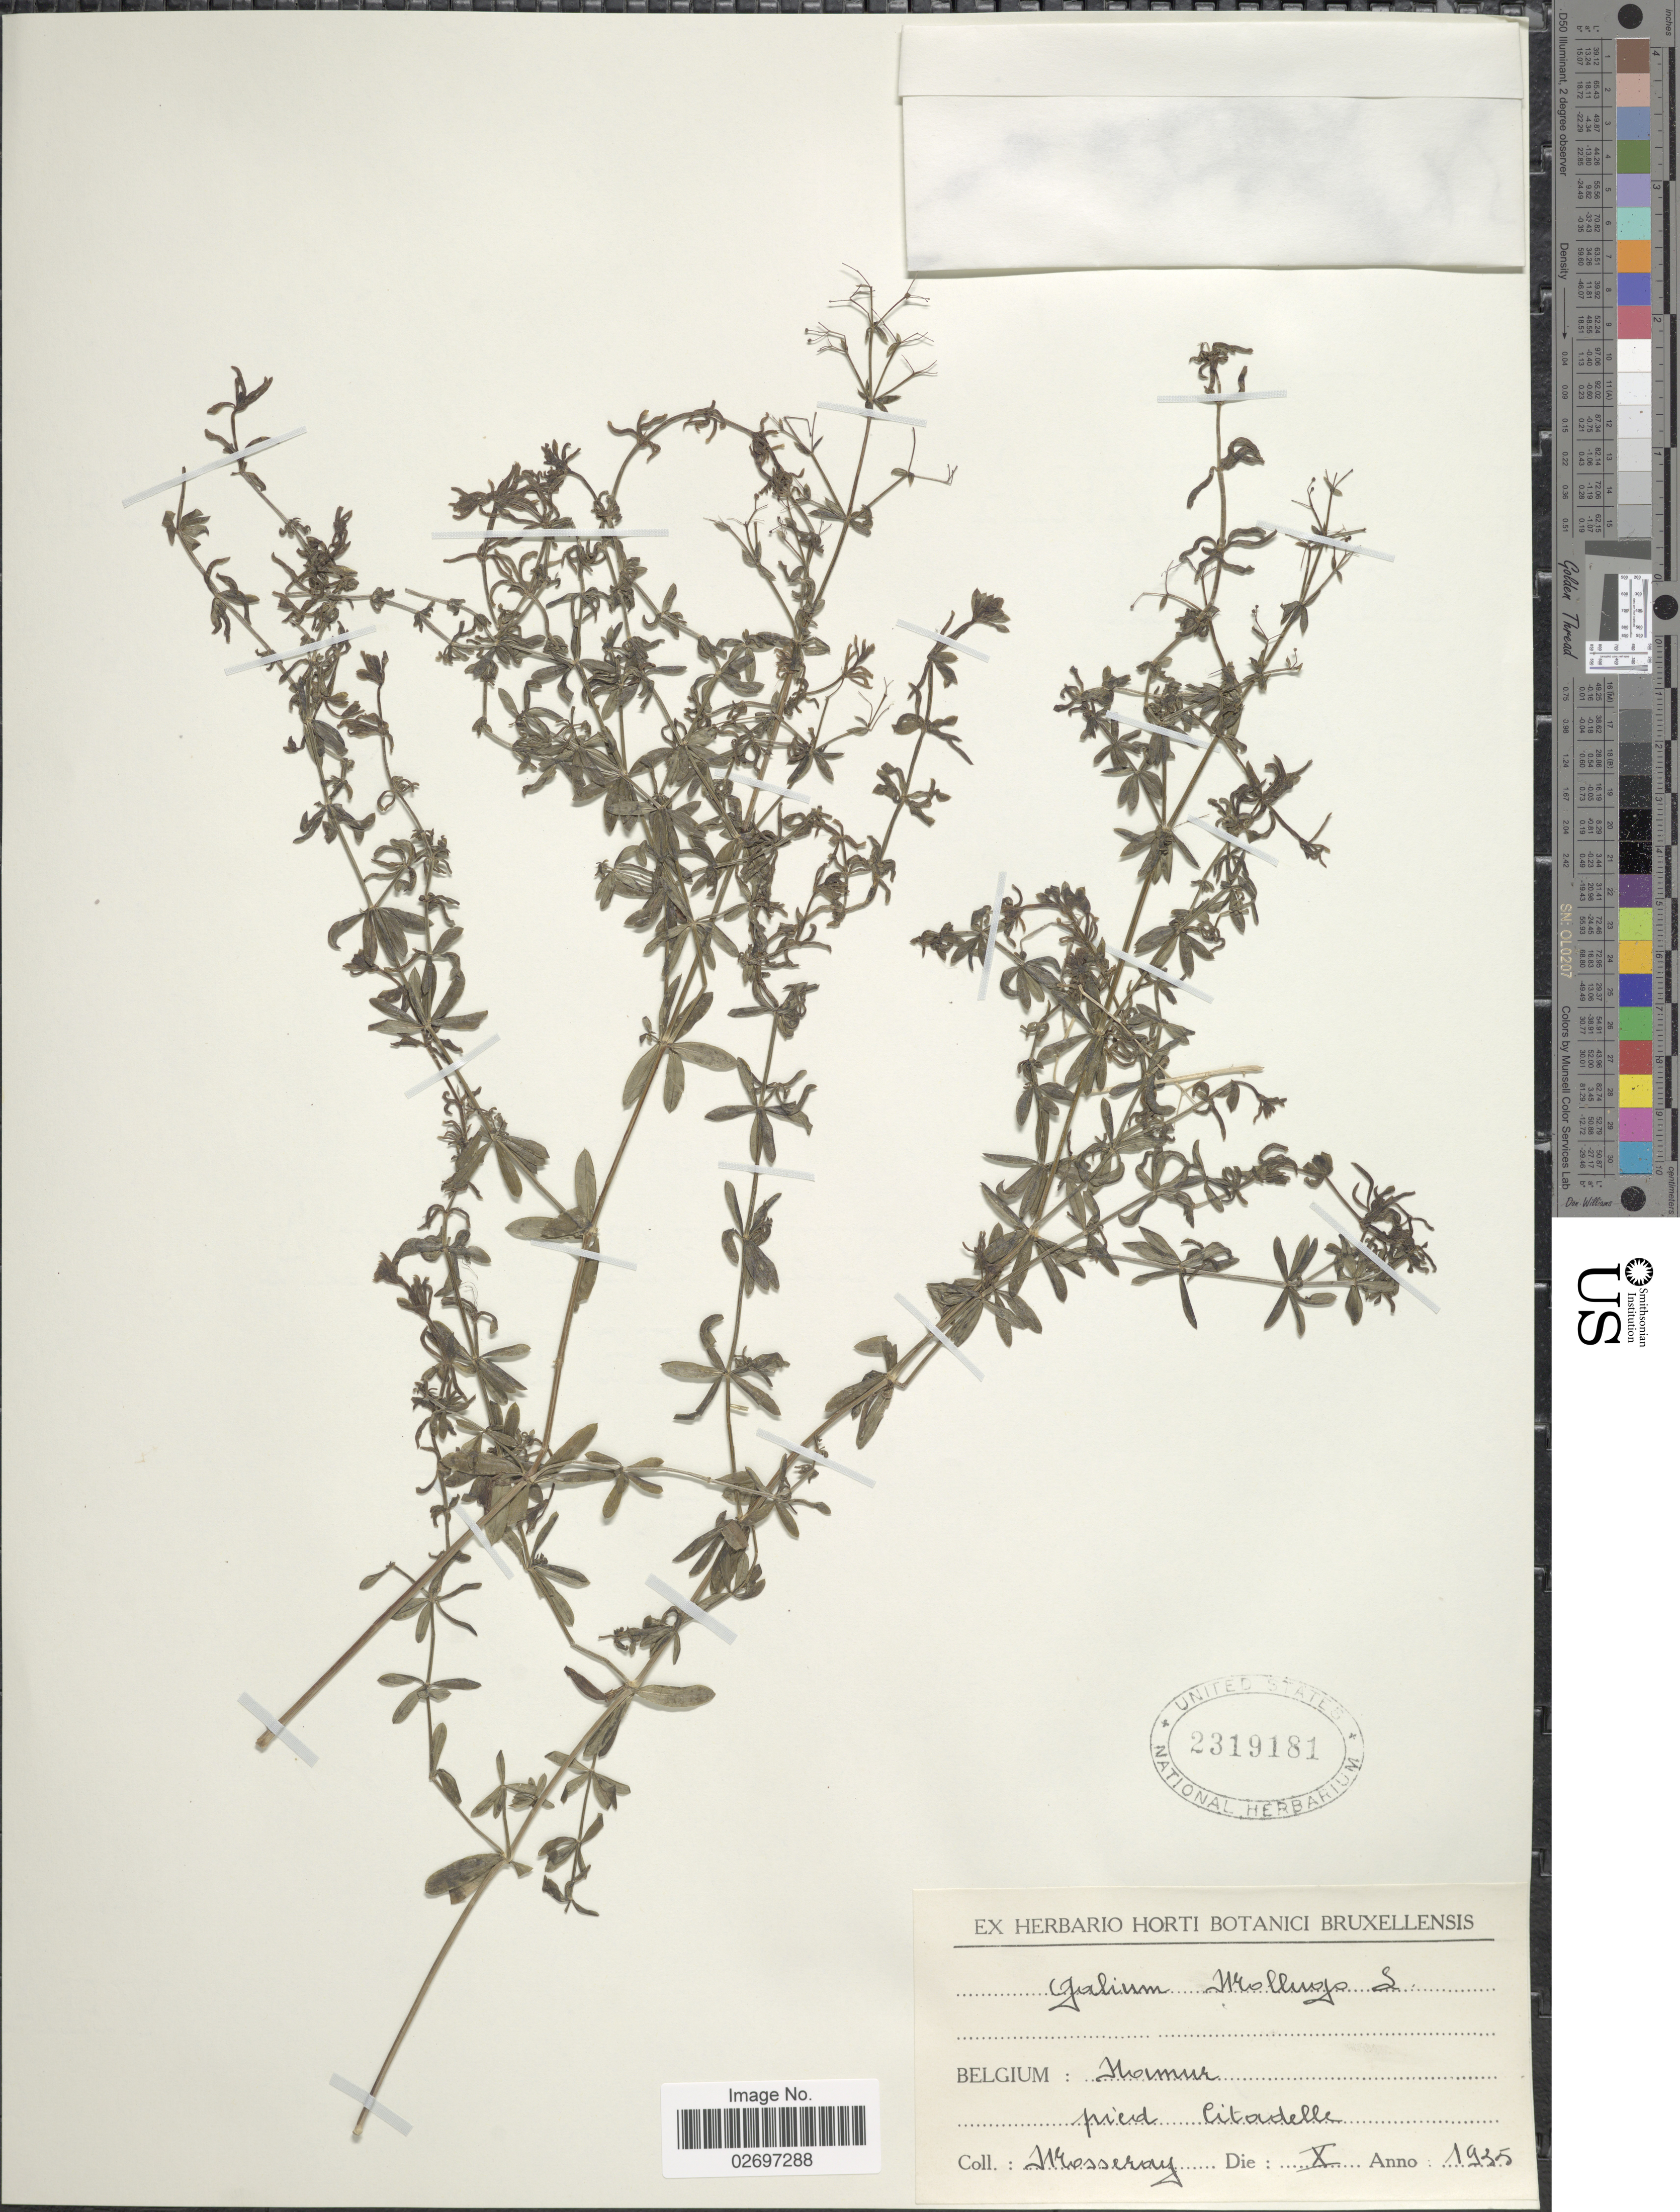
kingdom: Plantae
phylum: Tracheophyta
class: Magnoliopsida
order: Gentianales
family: Rubiaceae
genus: Galium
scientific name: Galium mollugo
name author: L.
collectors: Mosseray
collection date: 1935-10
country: Belgium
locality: Normur pierd [interpreted] Citadelle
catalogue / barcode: US 2319181